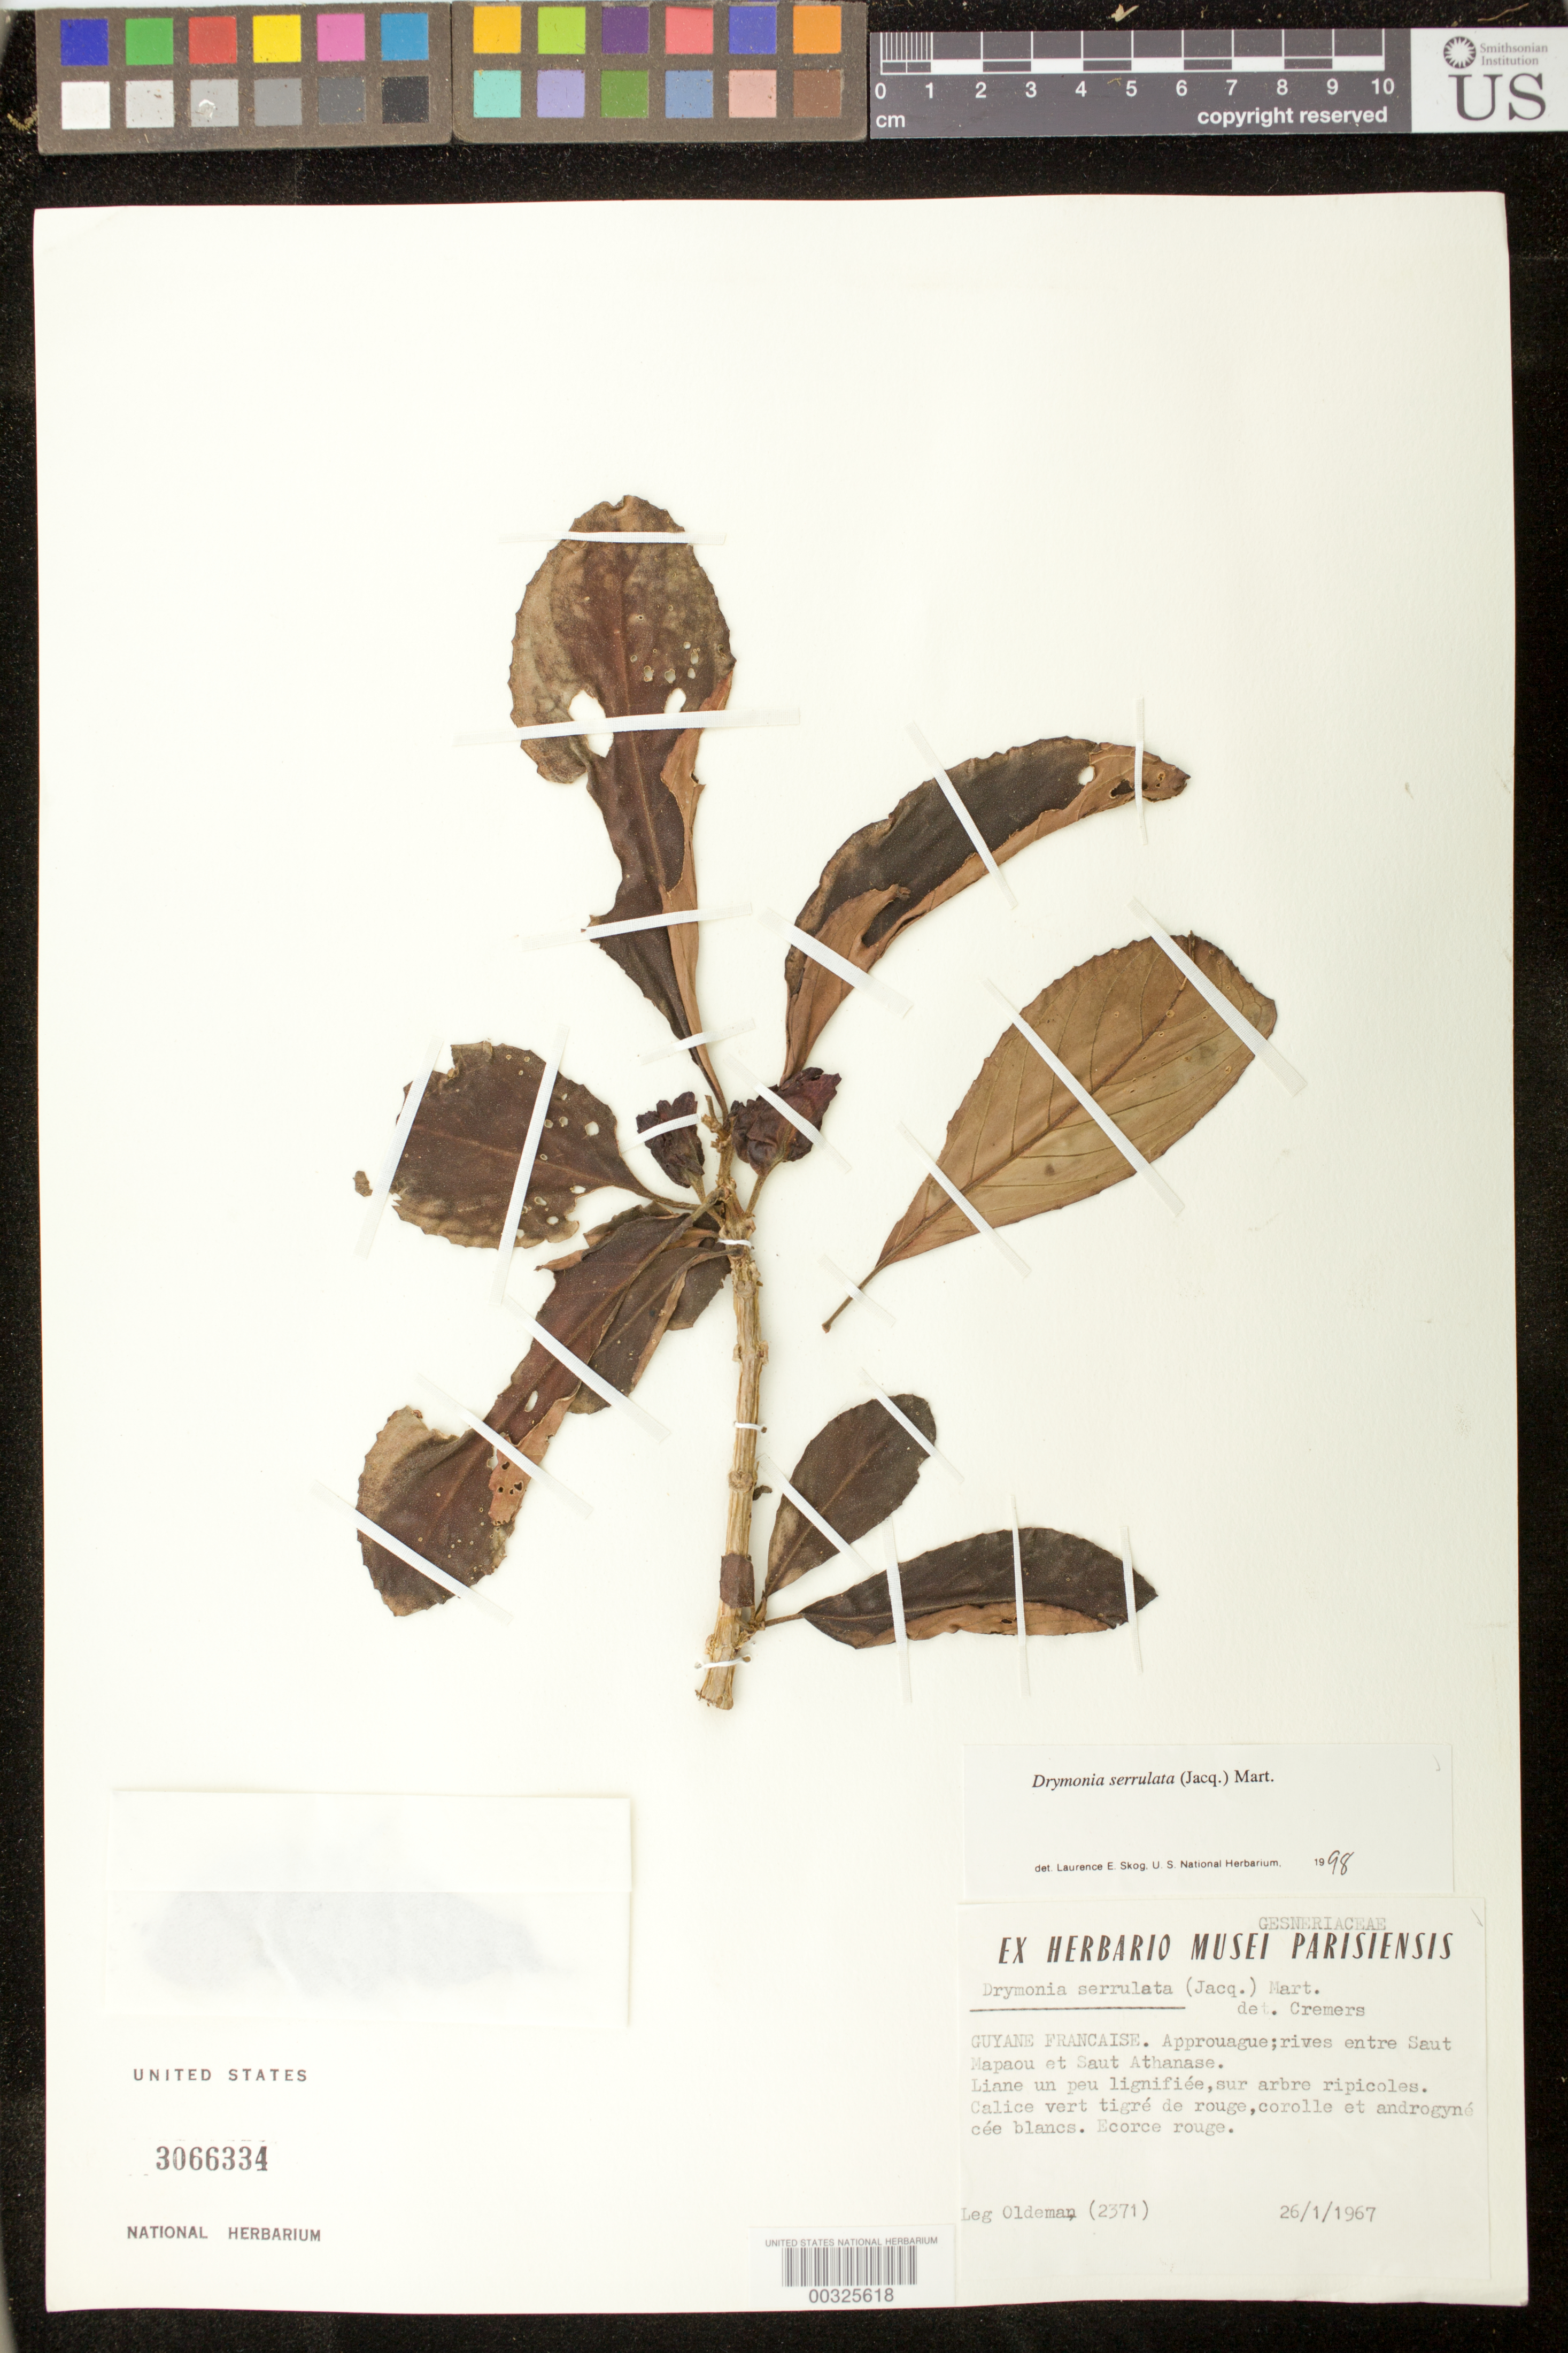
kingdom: Plantae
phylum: Tracheophyta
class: Magnoliopsida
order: Lamiales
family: Gesneriaceae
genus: Drymonia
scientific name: Drymonia serrulata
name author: (Jacq.) Mart.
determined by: Skog, Laurence E.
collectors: R. Oldeman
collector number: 2371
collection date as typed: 26 Jan 1967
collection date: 1967-01-26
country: French Guiana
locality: Approuague; rives entre Saut Mapaou et Saut Athanase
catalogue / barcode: US 3066334